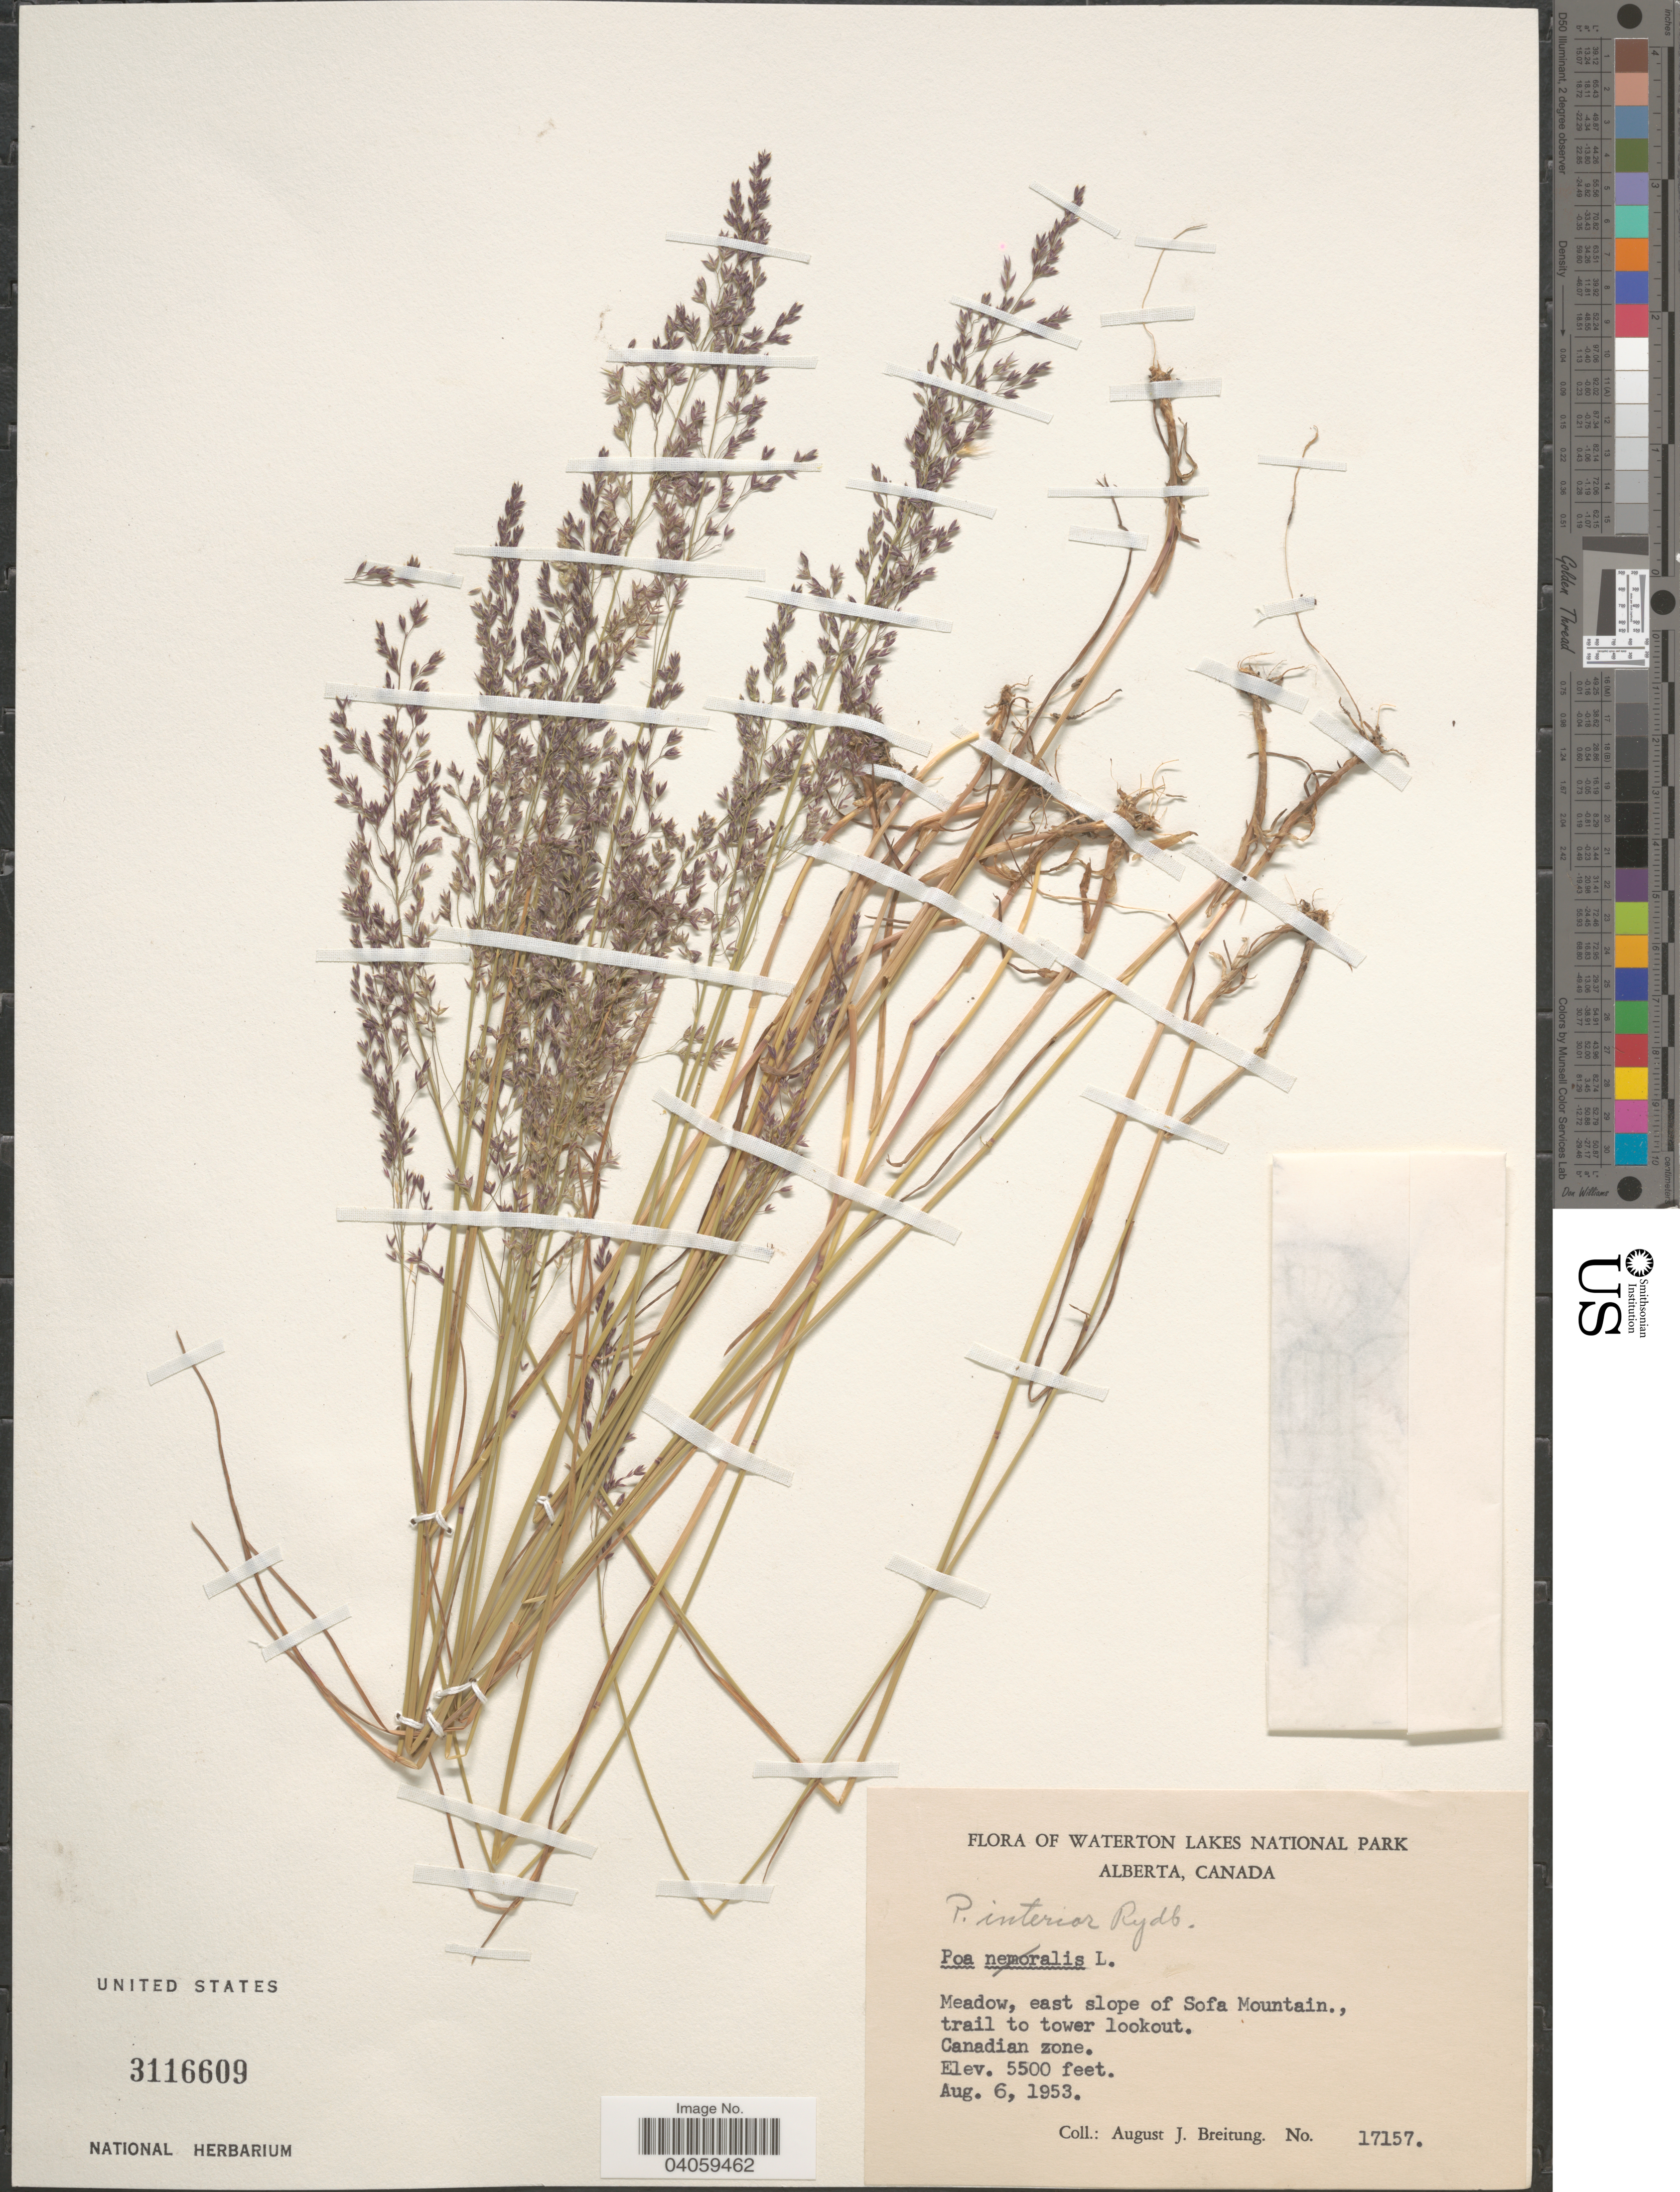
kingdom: Plantae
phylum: Tracheophyta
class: Liliopsida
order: Poales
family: Poaceae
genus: Poa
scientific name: Poa interior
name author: Rydb.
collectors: A. Breitung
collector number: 17157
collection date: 1953-08-06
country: Canada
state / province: Alberta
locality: Waterton Lakes National Park. Meadow, east slope of Sofa Mountain., trail to tower lookout. Canadian zone.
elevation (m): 1676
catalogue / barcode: US 3116609